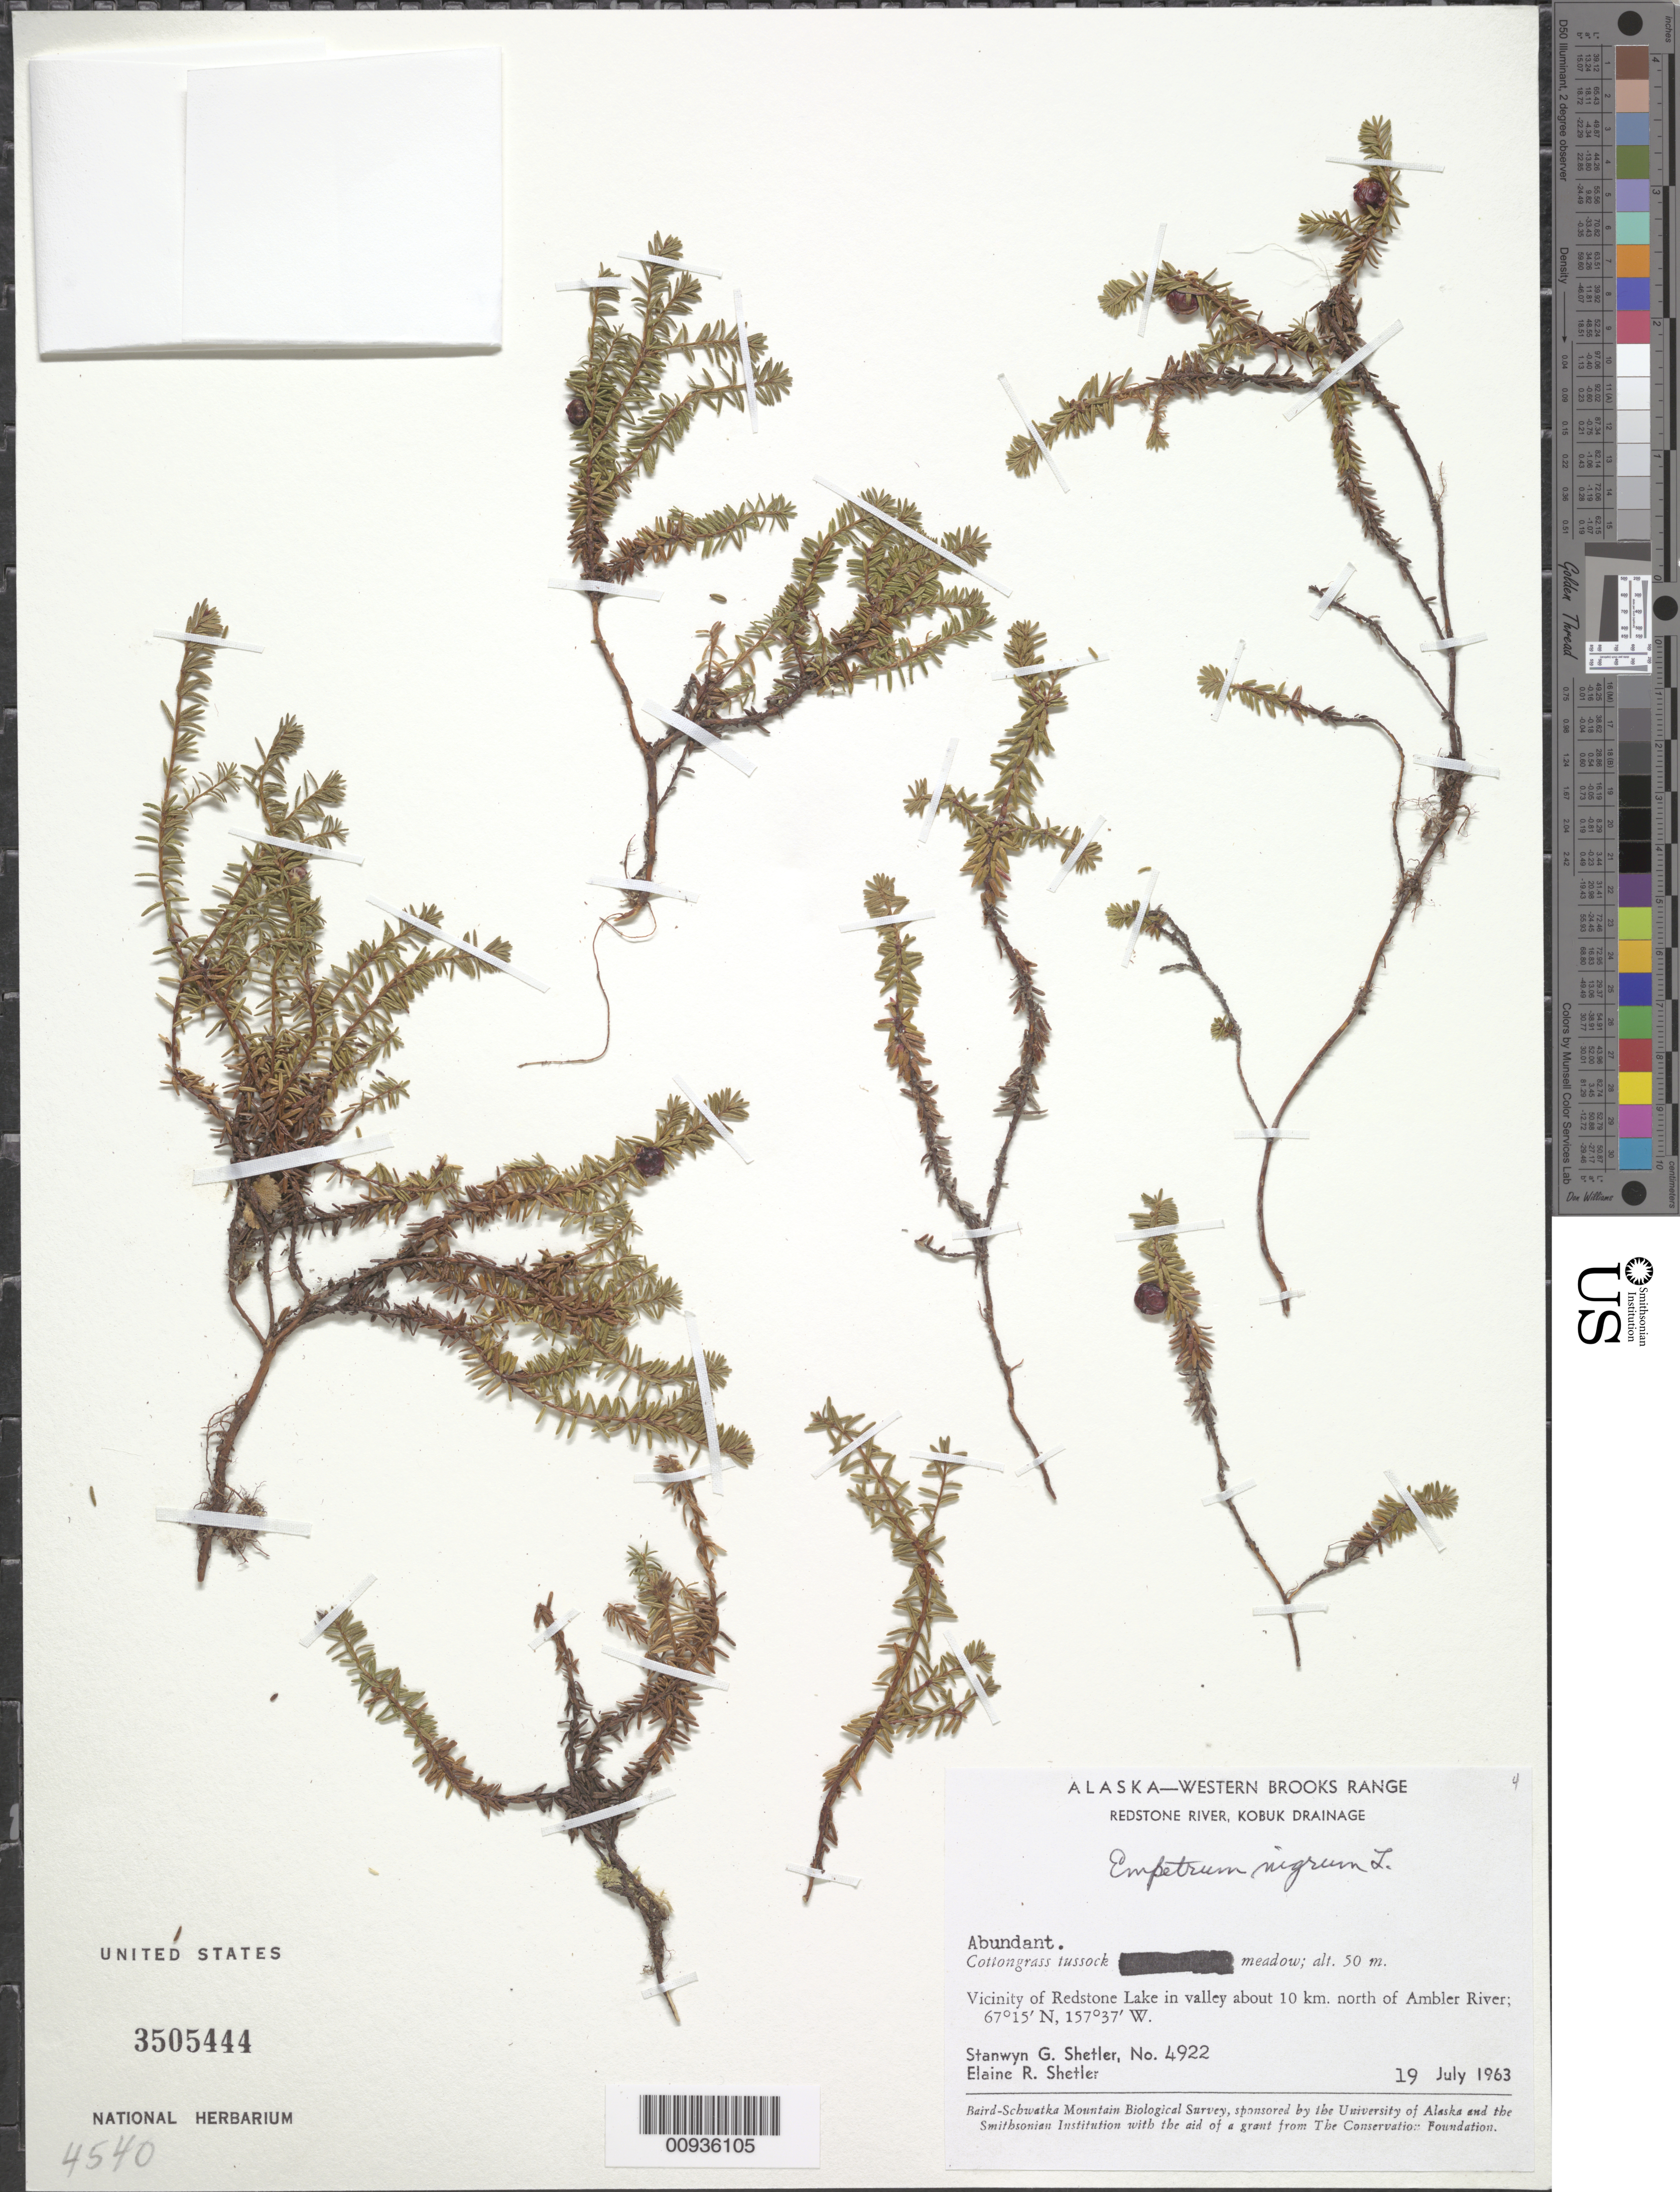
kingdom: Plantae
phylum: Tracheophyta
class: Magnoliopsida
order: Ericales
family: Ericaceae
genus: Empetrum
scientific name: Empetrum nigrum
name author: L.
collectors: S. Shetler & E. R. Shetler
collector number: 4922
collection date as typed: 19 Jul 1963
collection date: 1963-07-19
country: United States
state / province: Alaska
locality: Vicinity of Redstone Lake in valley about 10 km. north of Ambler River. Western Brooks Range, Redstone River, Kobuk Drainage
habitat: Cottongrass tussock meadow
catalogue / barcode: US 3505444